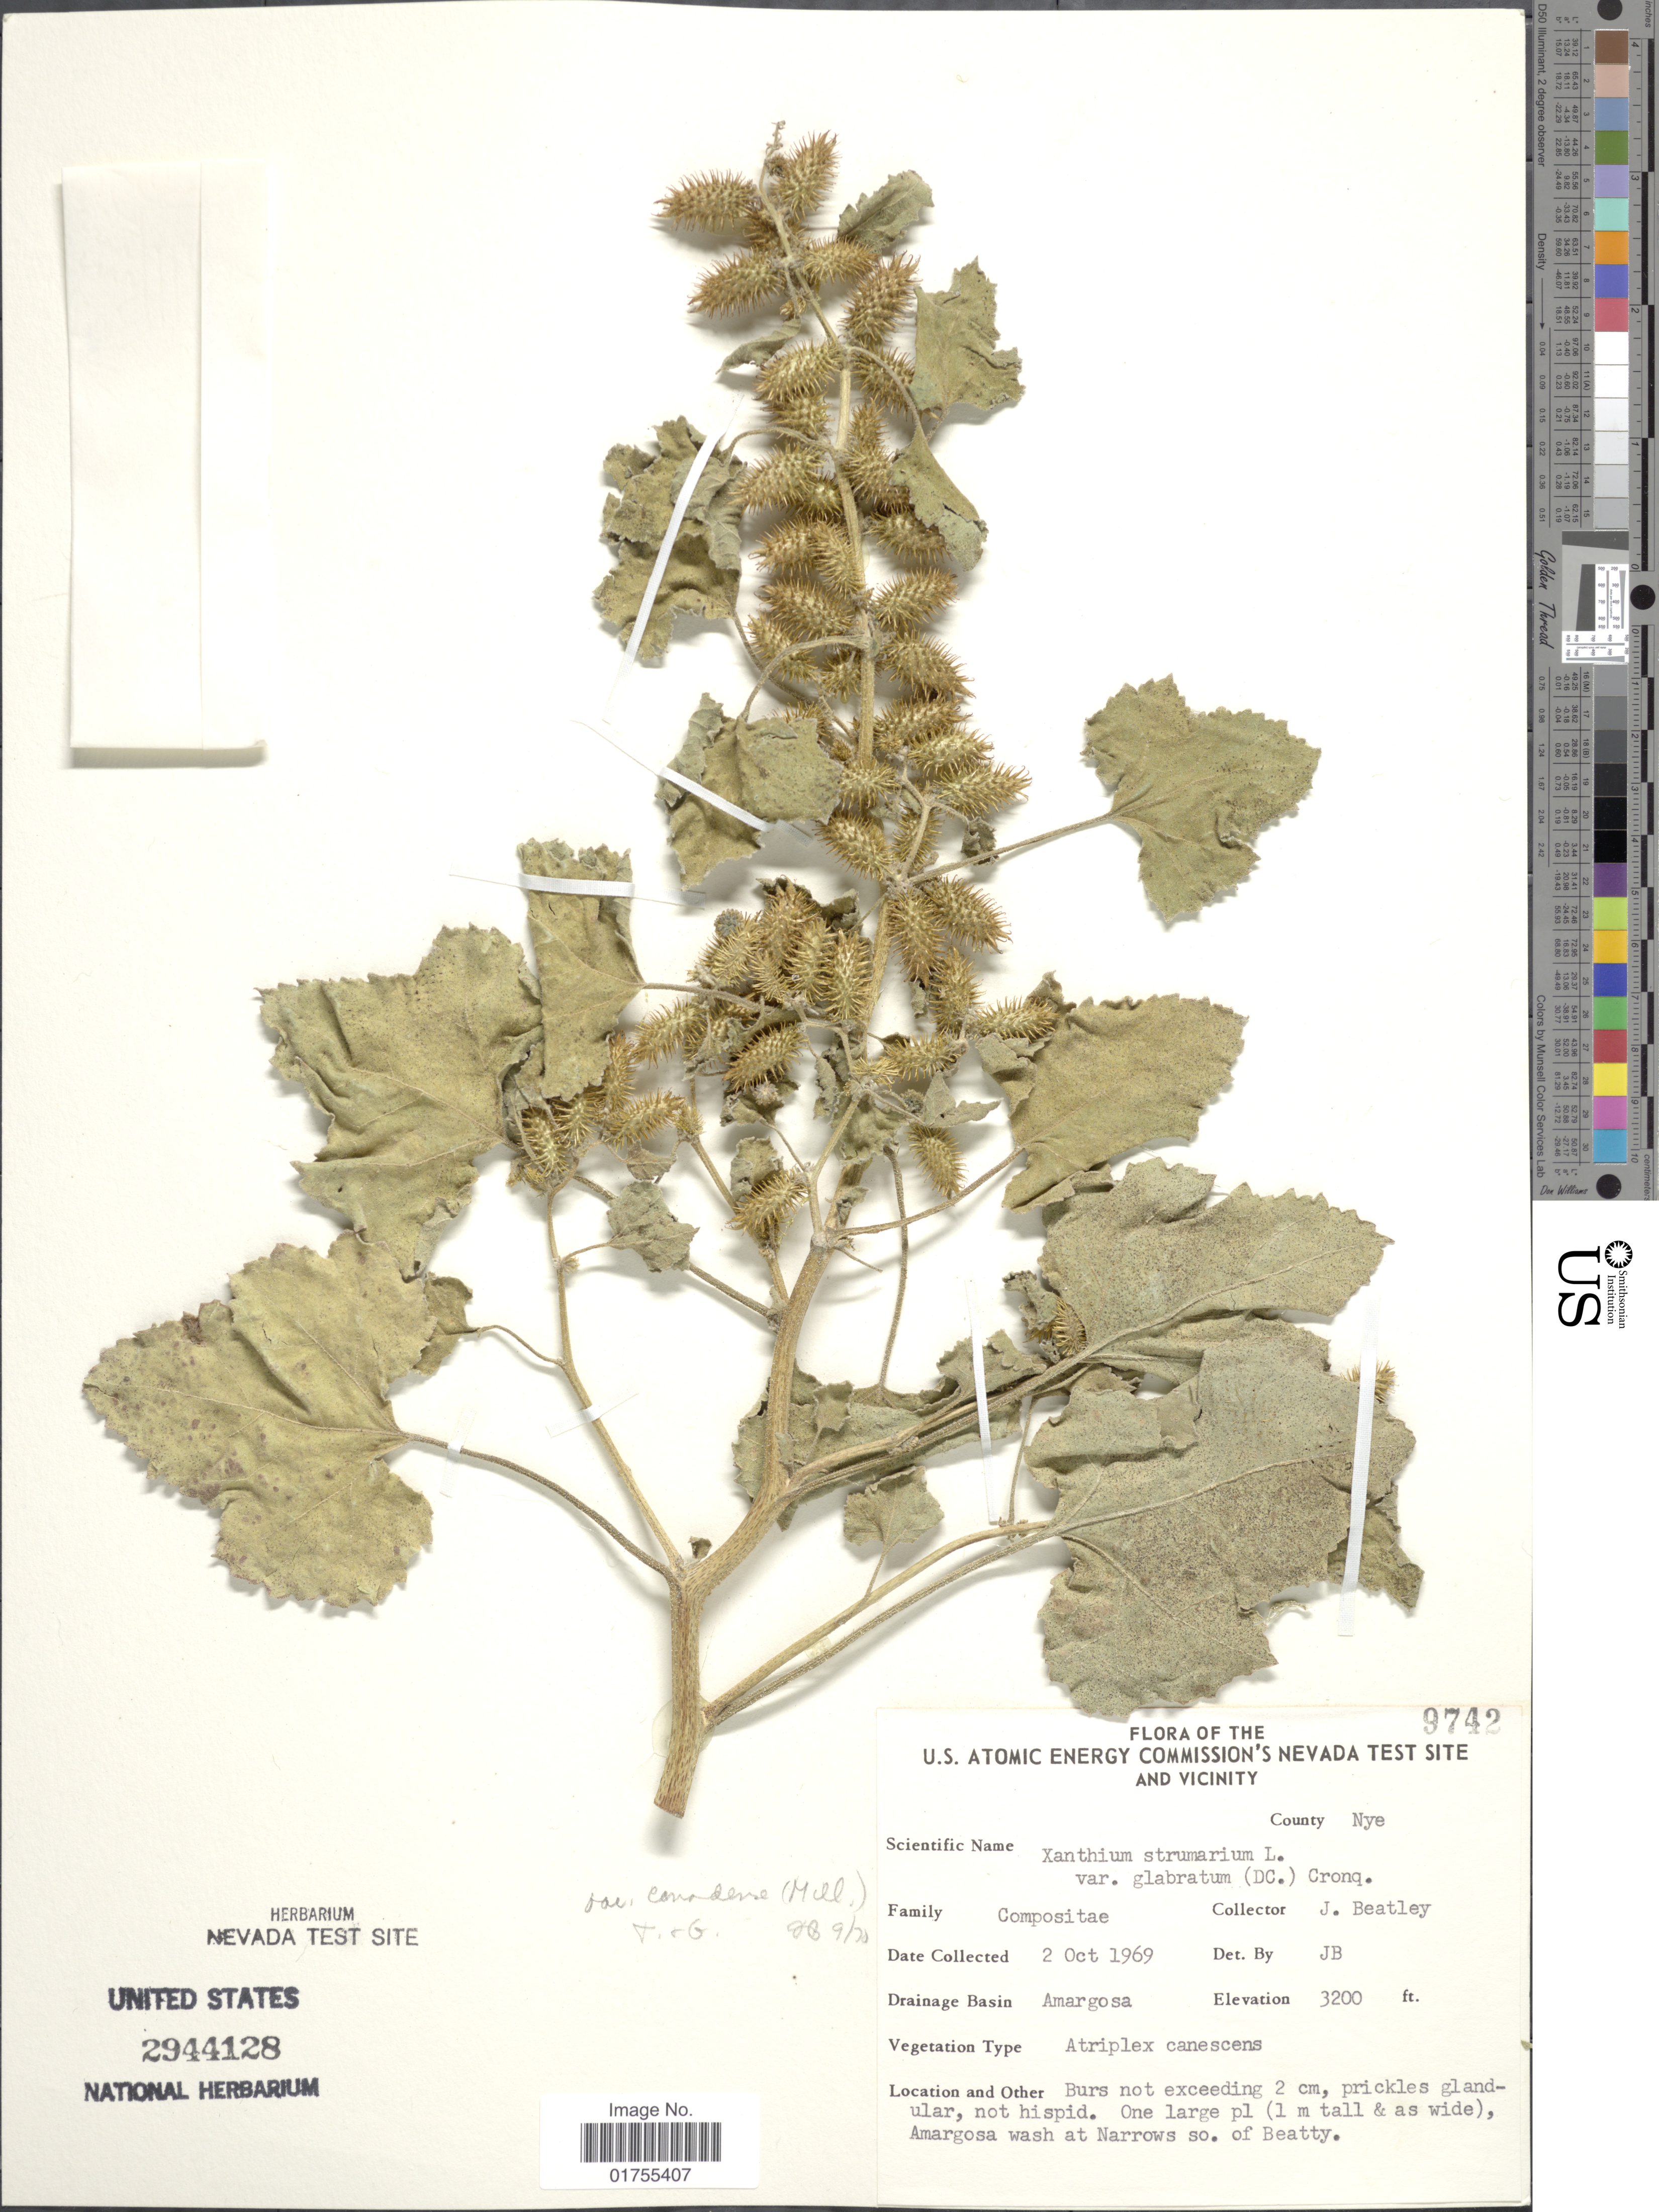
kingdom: Plantae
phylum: Tracheophyta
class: Magnoliopsida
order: Asterales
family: Asteraceae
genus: Xanthium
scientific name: Xanthium strumarium var. glabratum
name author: Mill.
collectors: J. C. Beatley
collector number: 9742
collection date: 1969-10-02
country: United States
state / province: Nevada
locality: U.S. Atomic Energy Commission's Nevada Test Site and Vicinity, County: Nye, Drainage Basin: Amargosa, Amargosa wash at Narrows so. of Beatty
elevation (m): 975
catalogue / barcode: US 2944128